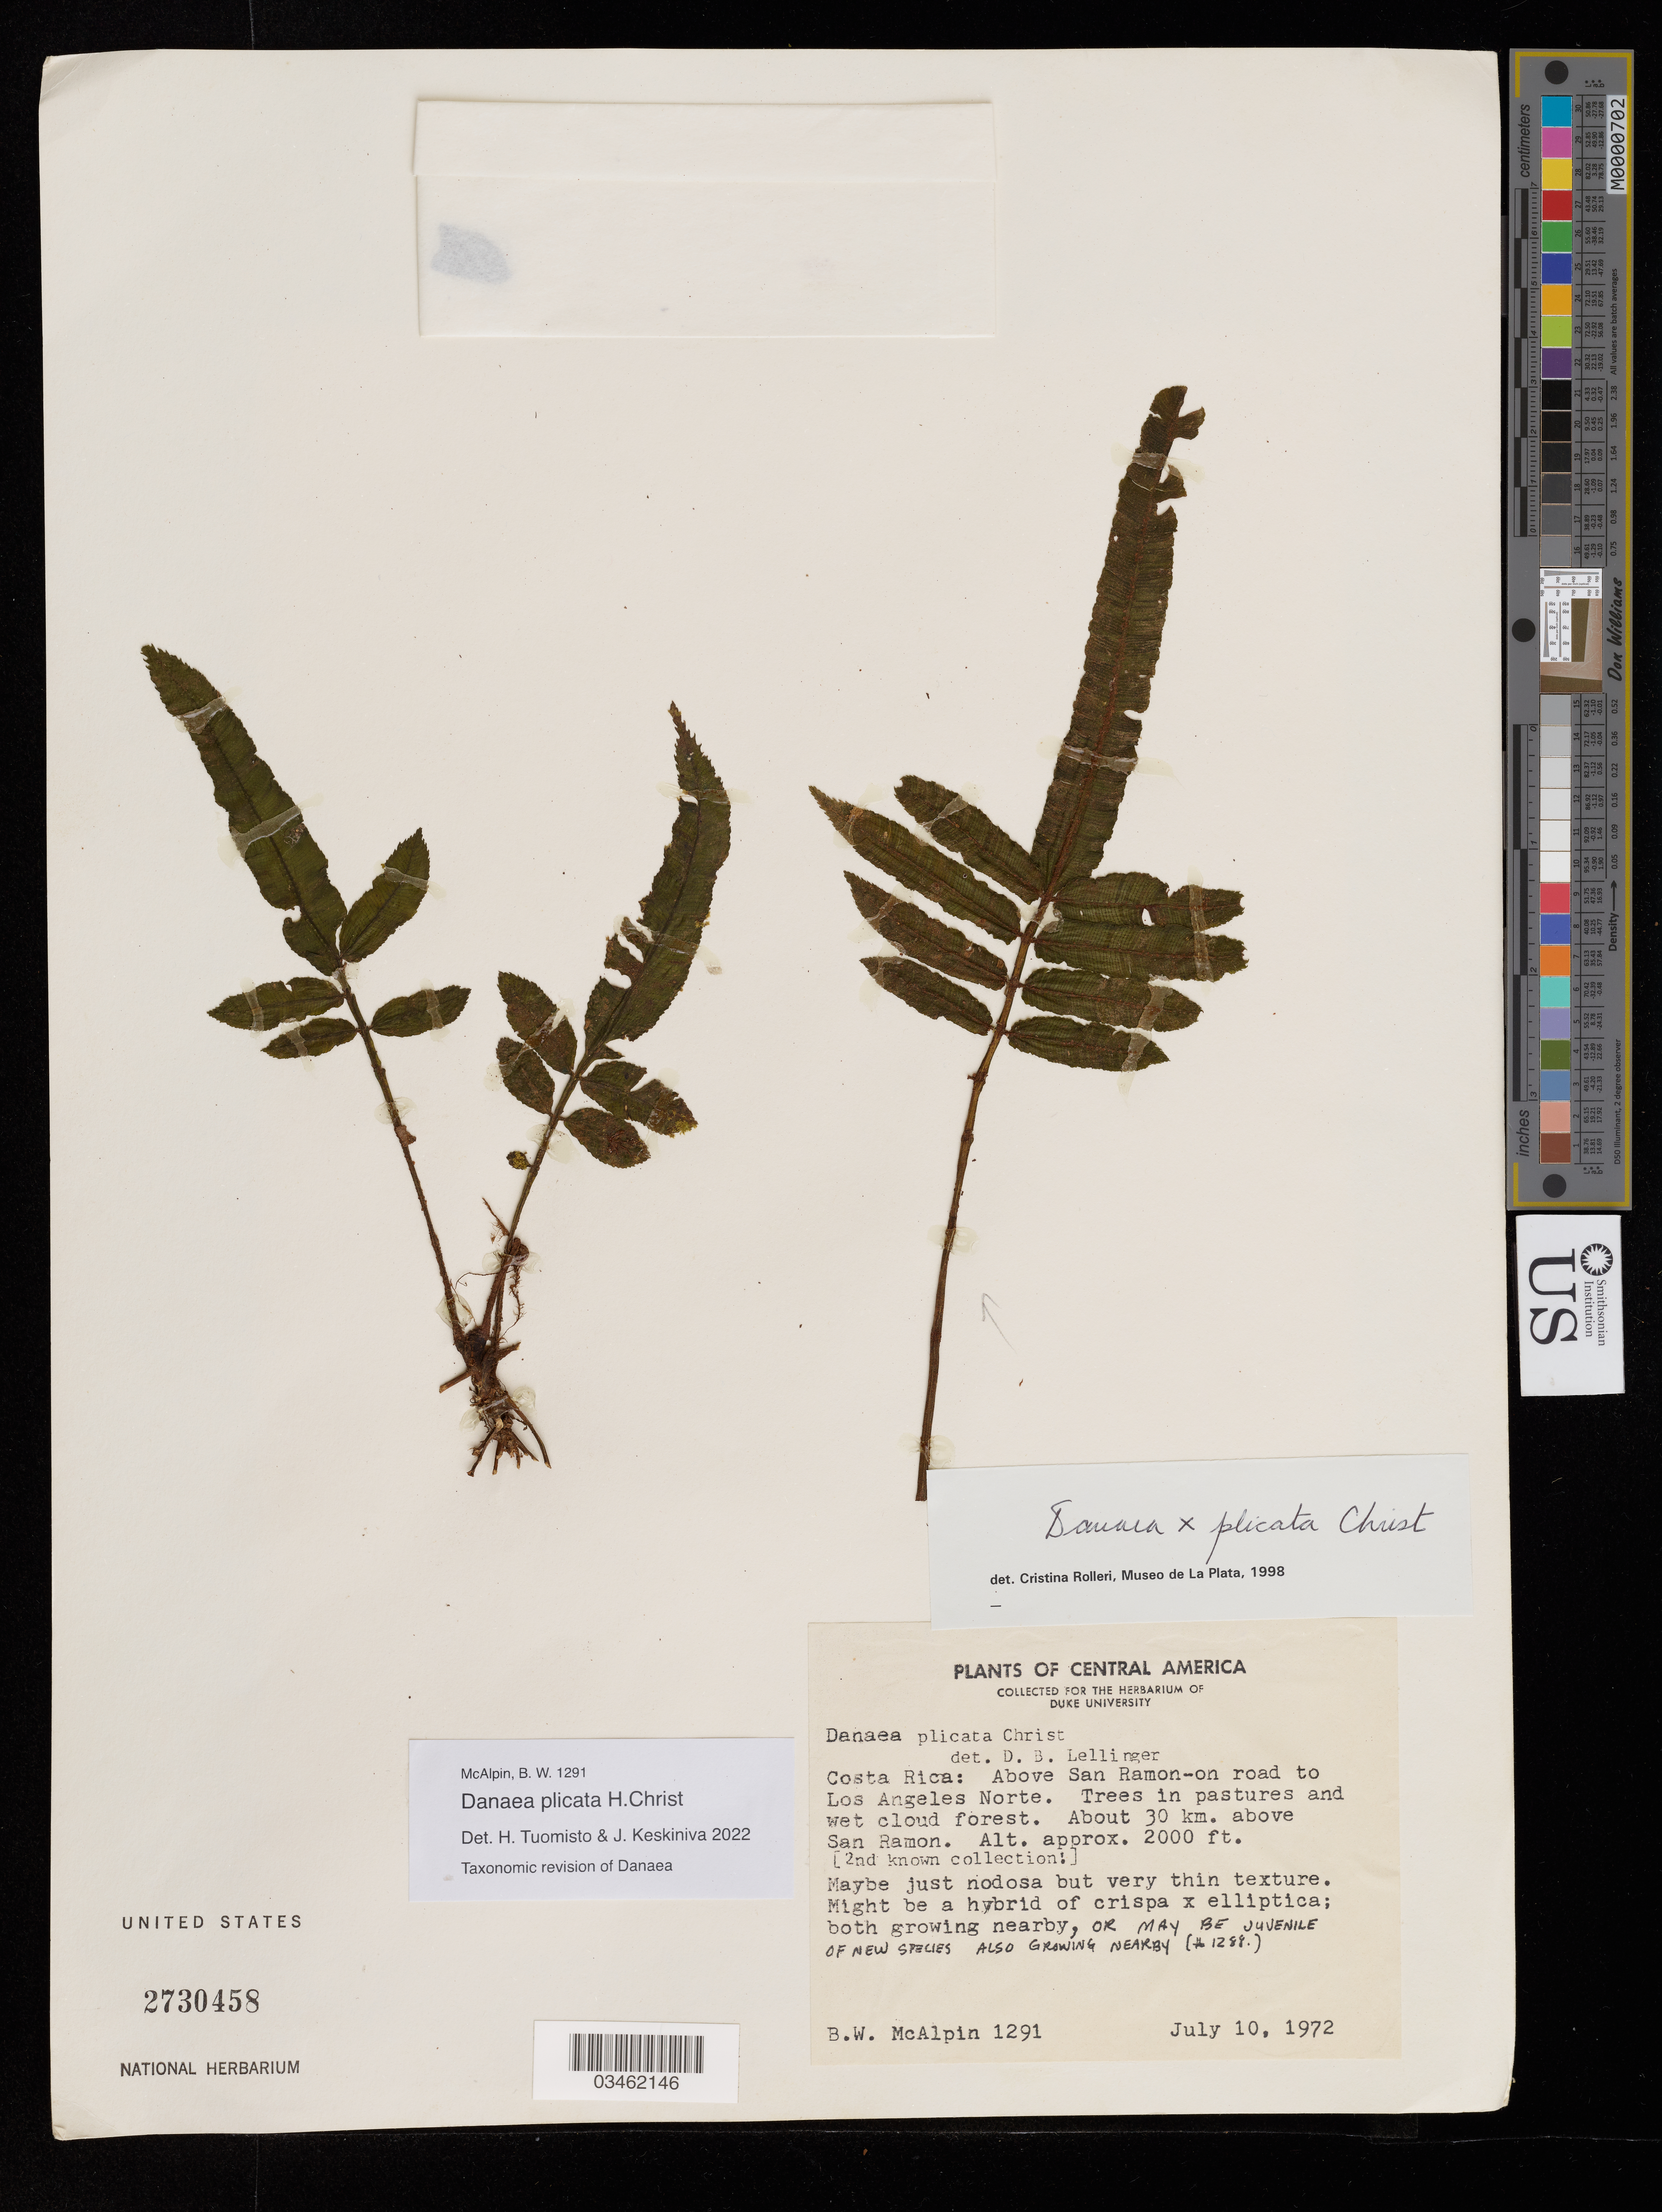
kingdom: Plantae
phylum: Tracheophyta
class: Polypodiopsida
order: Marattiales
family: Marattiaceae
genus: Danaea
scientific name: Danaea x plicata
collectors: B. McAlpin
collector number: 1291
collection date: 1972-07-10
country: Costa Rica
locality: Above San Ramon-on road to Los Angeles Norte. About 30 km. above San Ramon.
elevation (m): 610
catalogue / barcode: US 2730458